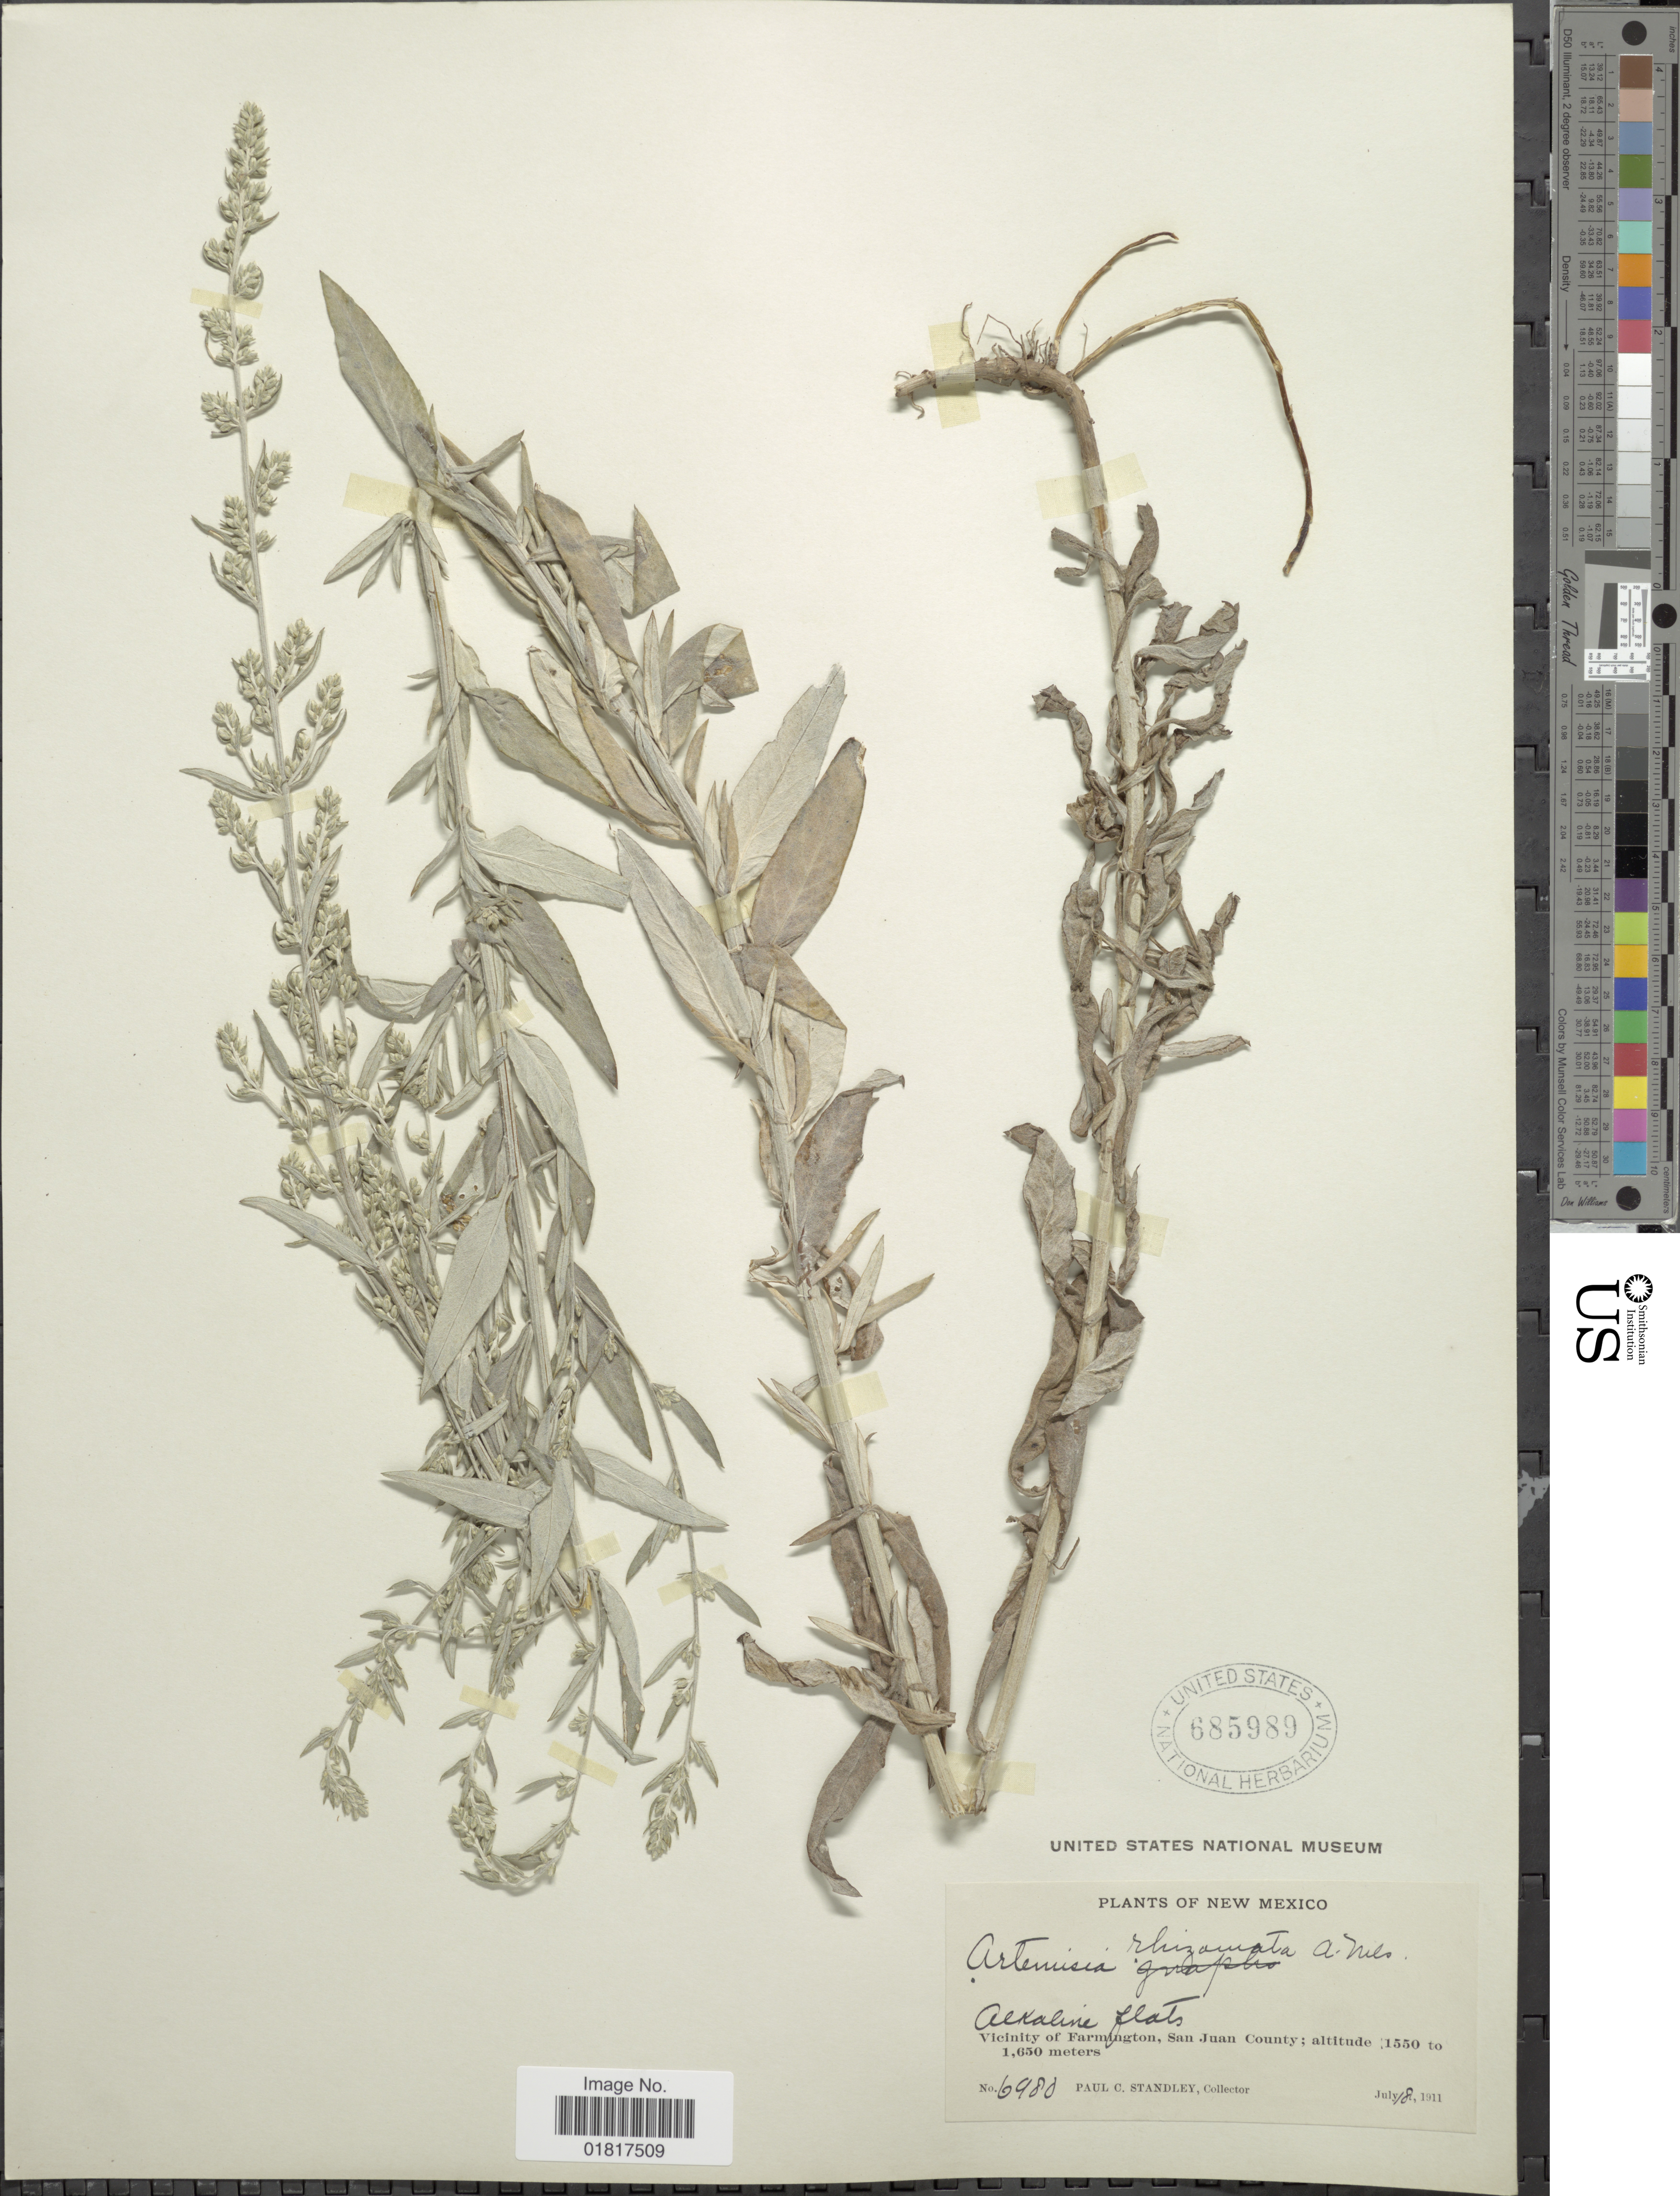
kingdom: Plantae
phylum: Tracheophyta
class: Magnoliopsida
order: Asterales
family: Asteraceae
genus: Artemisia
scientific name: Artemisia sp.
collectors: P. C. Standley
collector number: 6980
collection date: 1911-07-18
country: United States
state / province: New Mexico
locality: Alkaline flats, Vicinity of Farmington, San Juan County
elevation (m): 1550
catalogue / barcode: US 685989